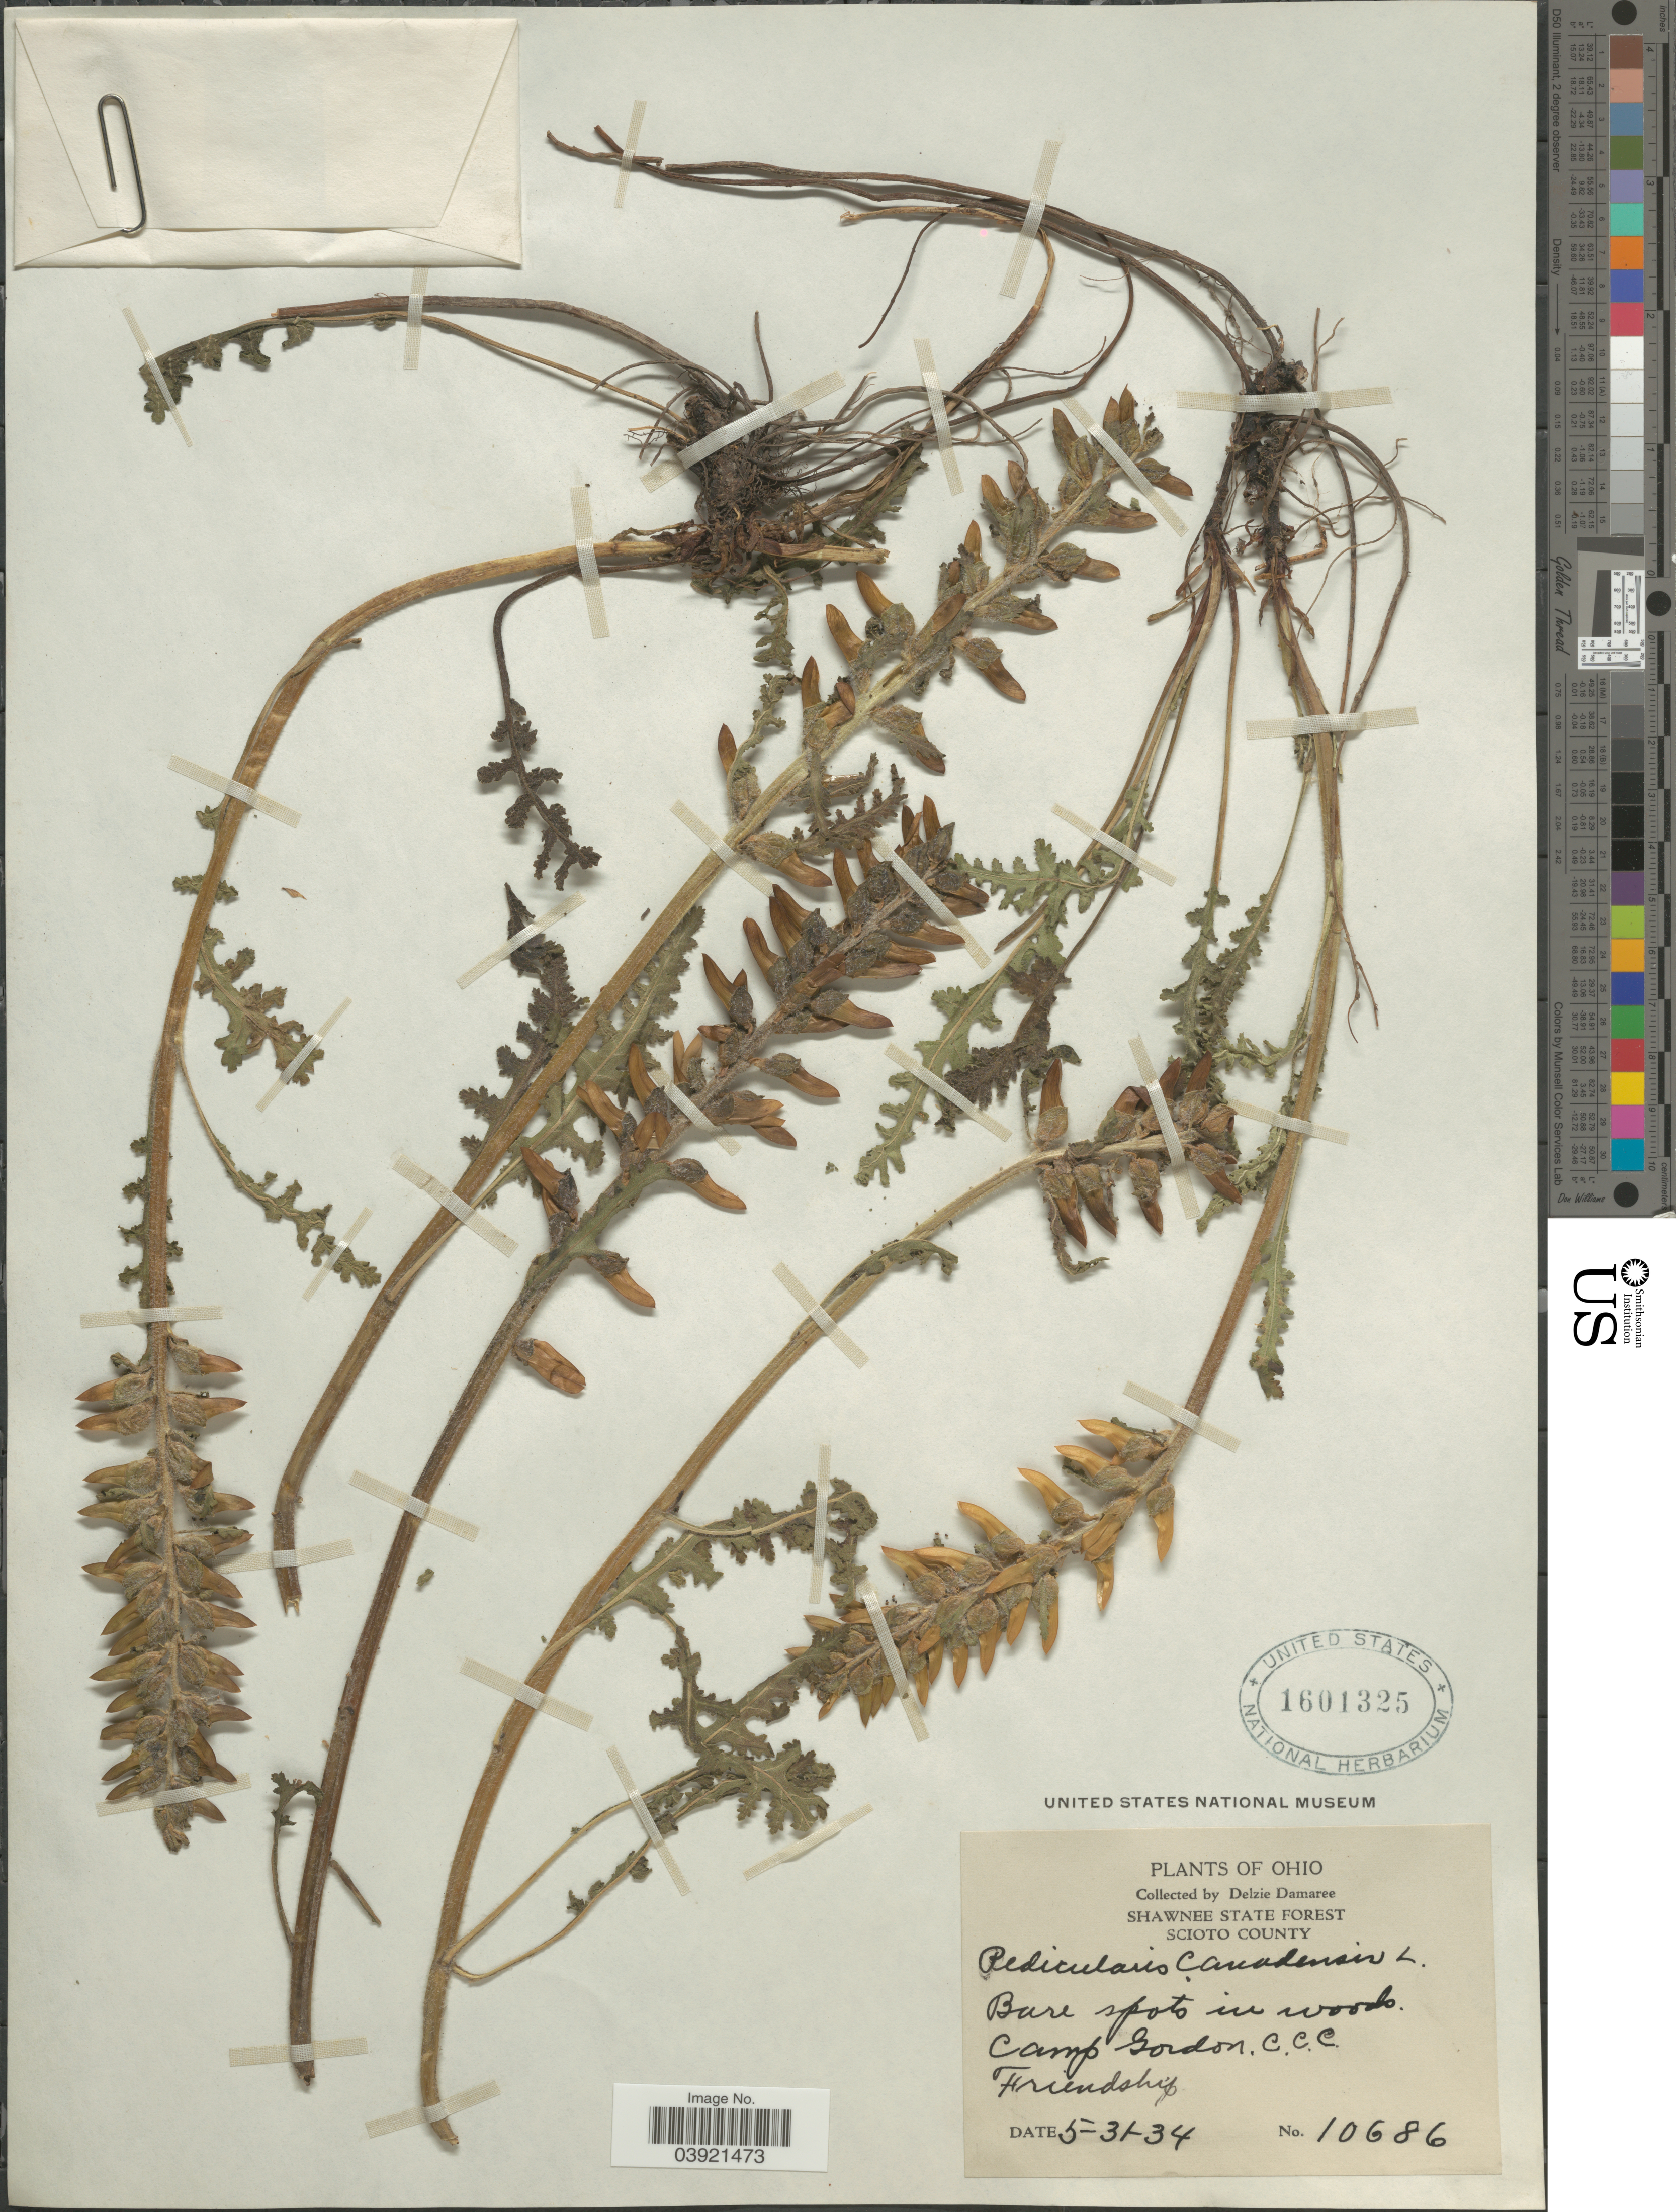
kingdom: Plantae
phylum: Tracheophyta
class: Magnoliopsida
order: Lamiales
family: Orobanchaceae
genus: Pedicularis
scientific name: Pedicularis canadensis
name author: L.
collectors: D. Damaree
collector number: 10686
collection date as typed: Transcribed d/m/y: 31/5/34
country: United States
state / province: Ohio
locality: Shawnee State Forest. Scioto County. Camp Gordon. C.C.C. Friendship.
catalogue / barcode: US 1601325